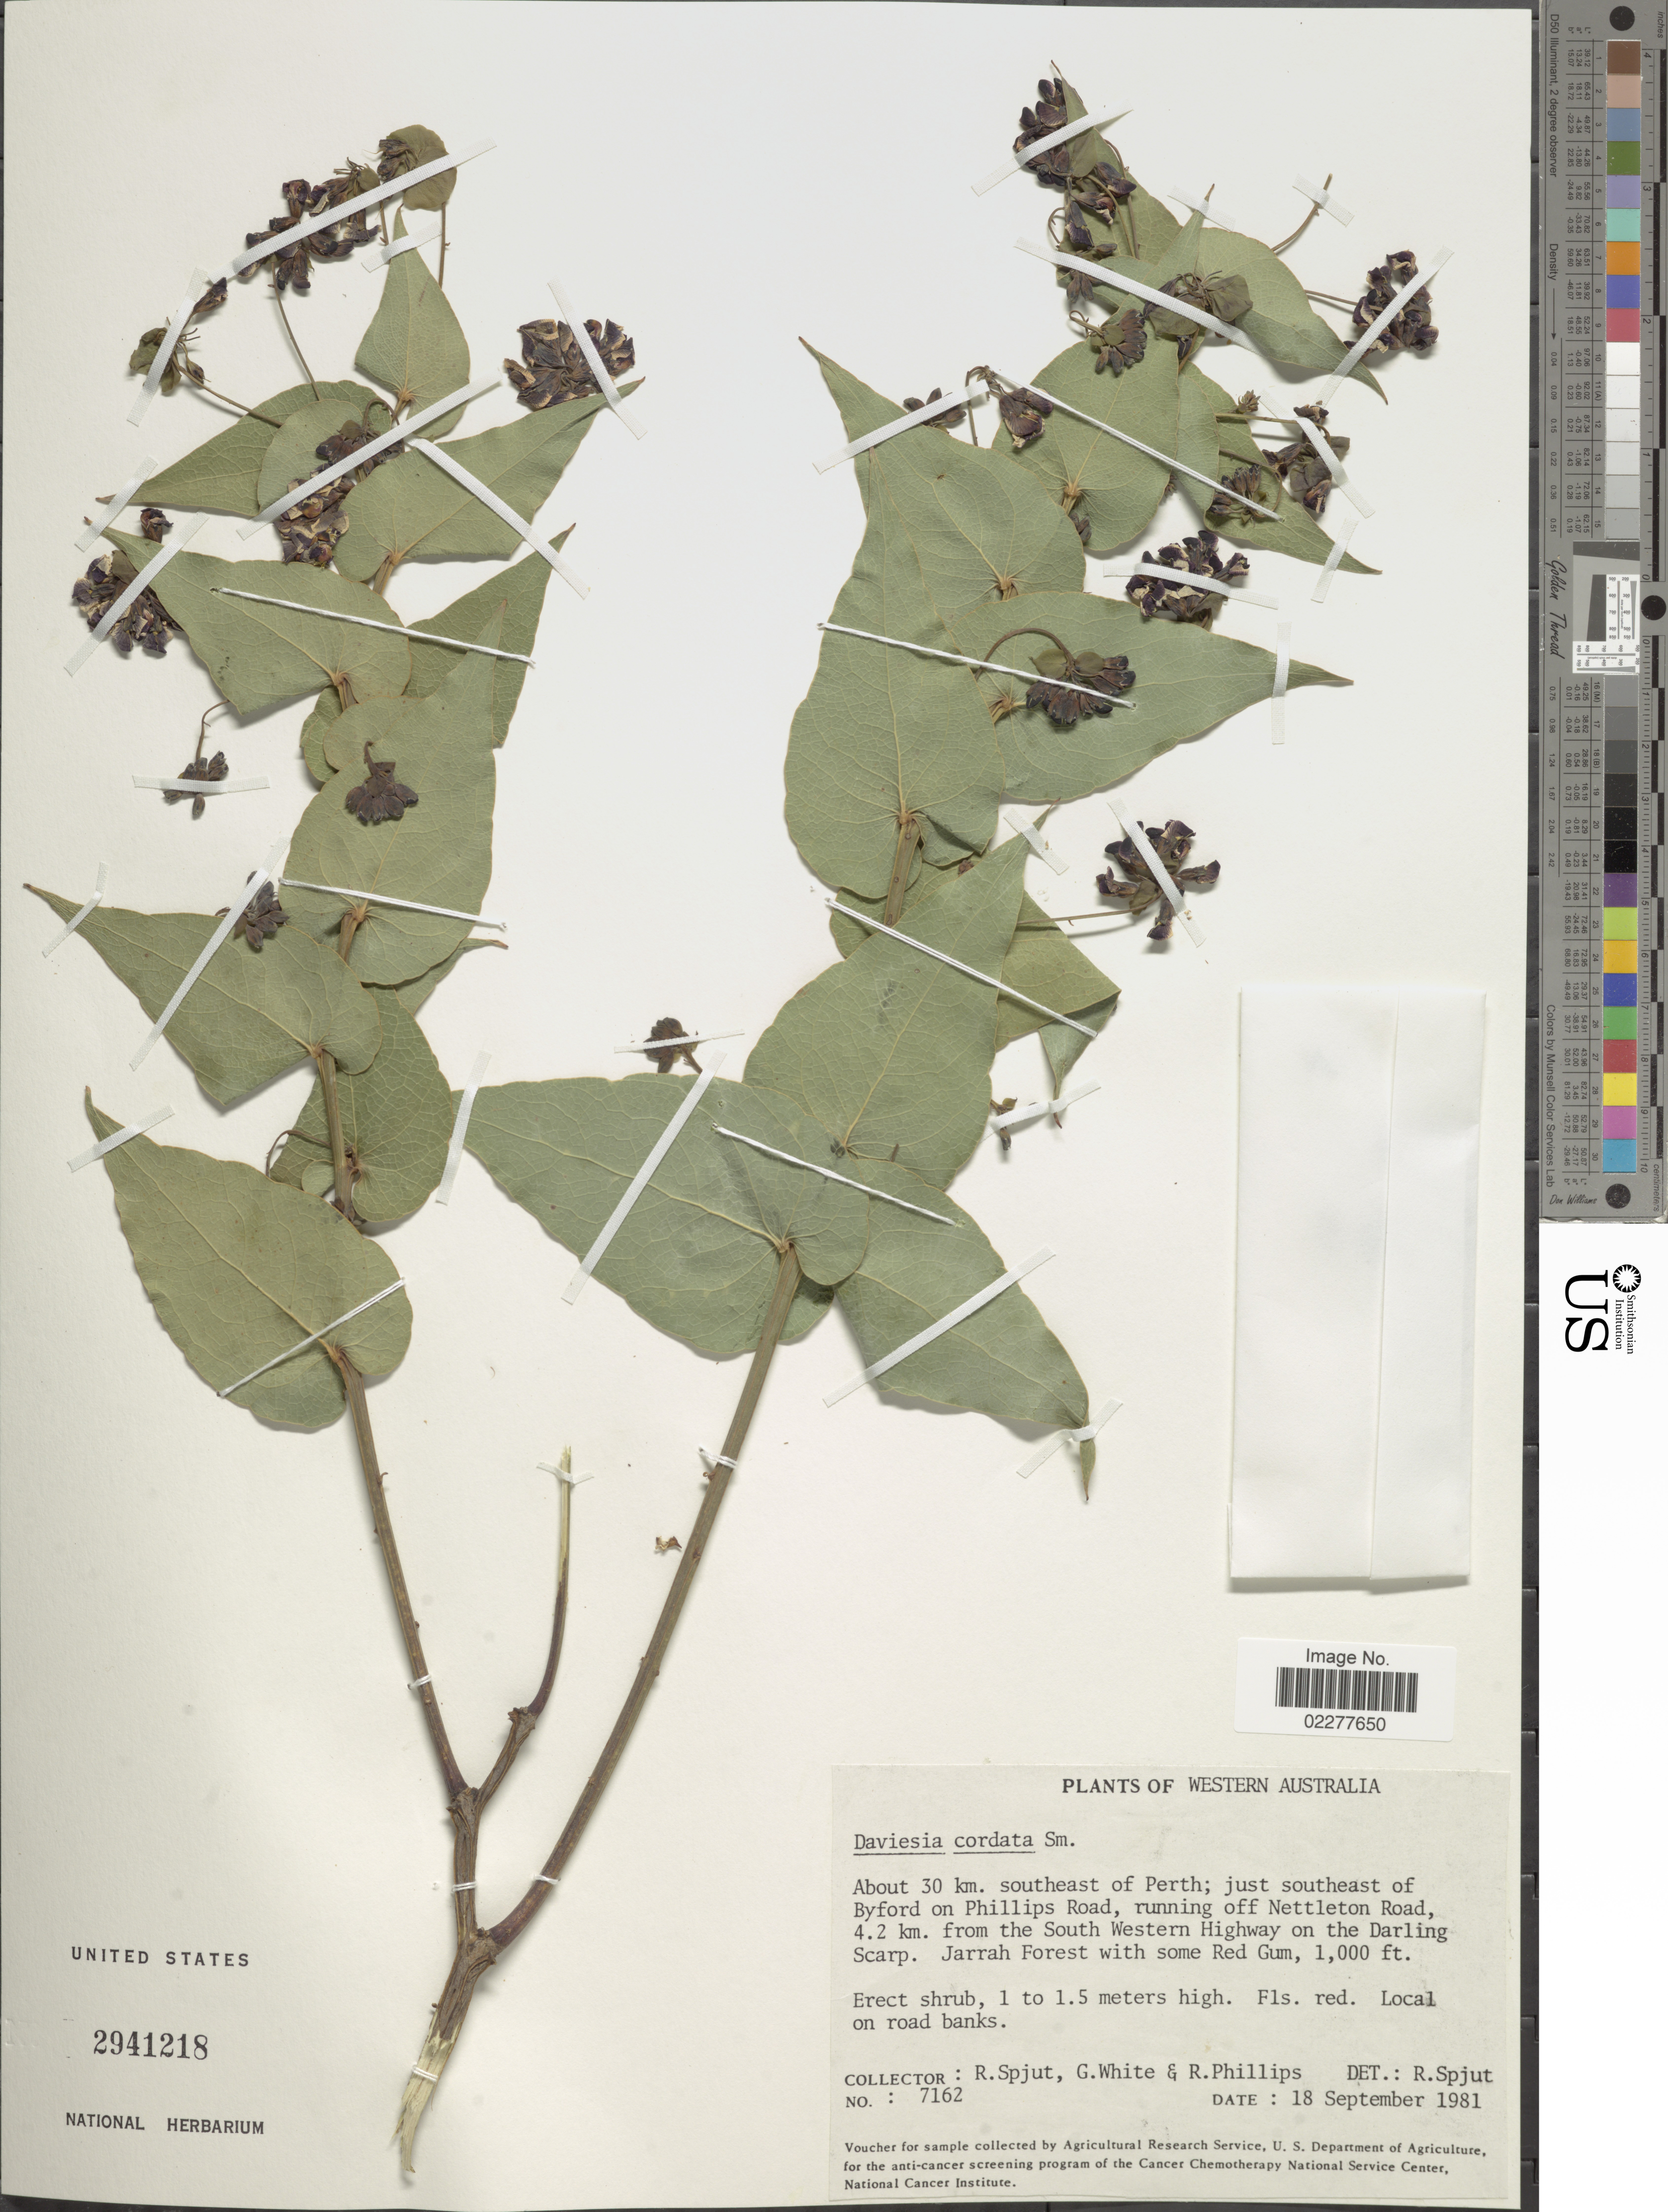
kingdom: Plantae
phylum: Tracheophyta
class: Magnoliopsida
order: Fabales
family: Fabaceae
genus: Daviesia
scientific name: Daviesia cordata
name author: Sm.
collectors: R. Spjut, G. White & R. Phillips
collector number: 7162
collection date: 1981-09-18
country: Australia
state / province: Western Australia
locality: About 30km. of Perth; just southeast of Byford on Phillips Road, running off Nettleton Road, 4.2 km. from the South Western Highway on the Darling Scarp.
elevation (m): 305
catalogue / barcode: US 2941218